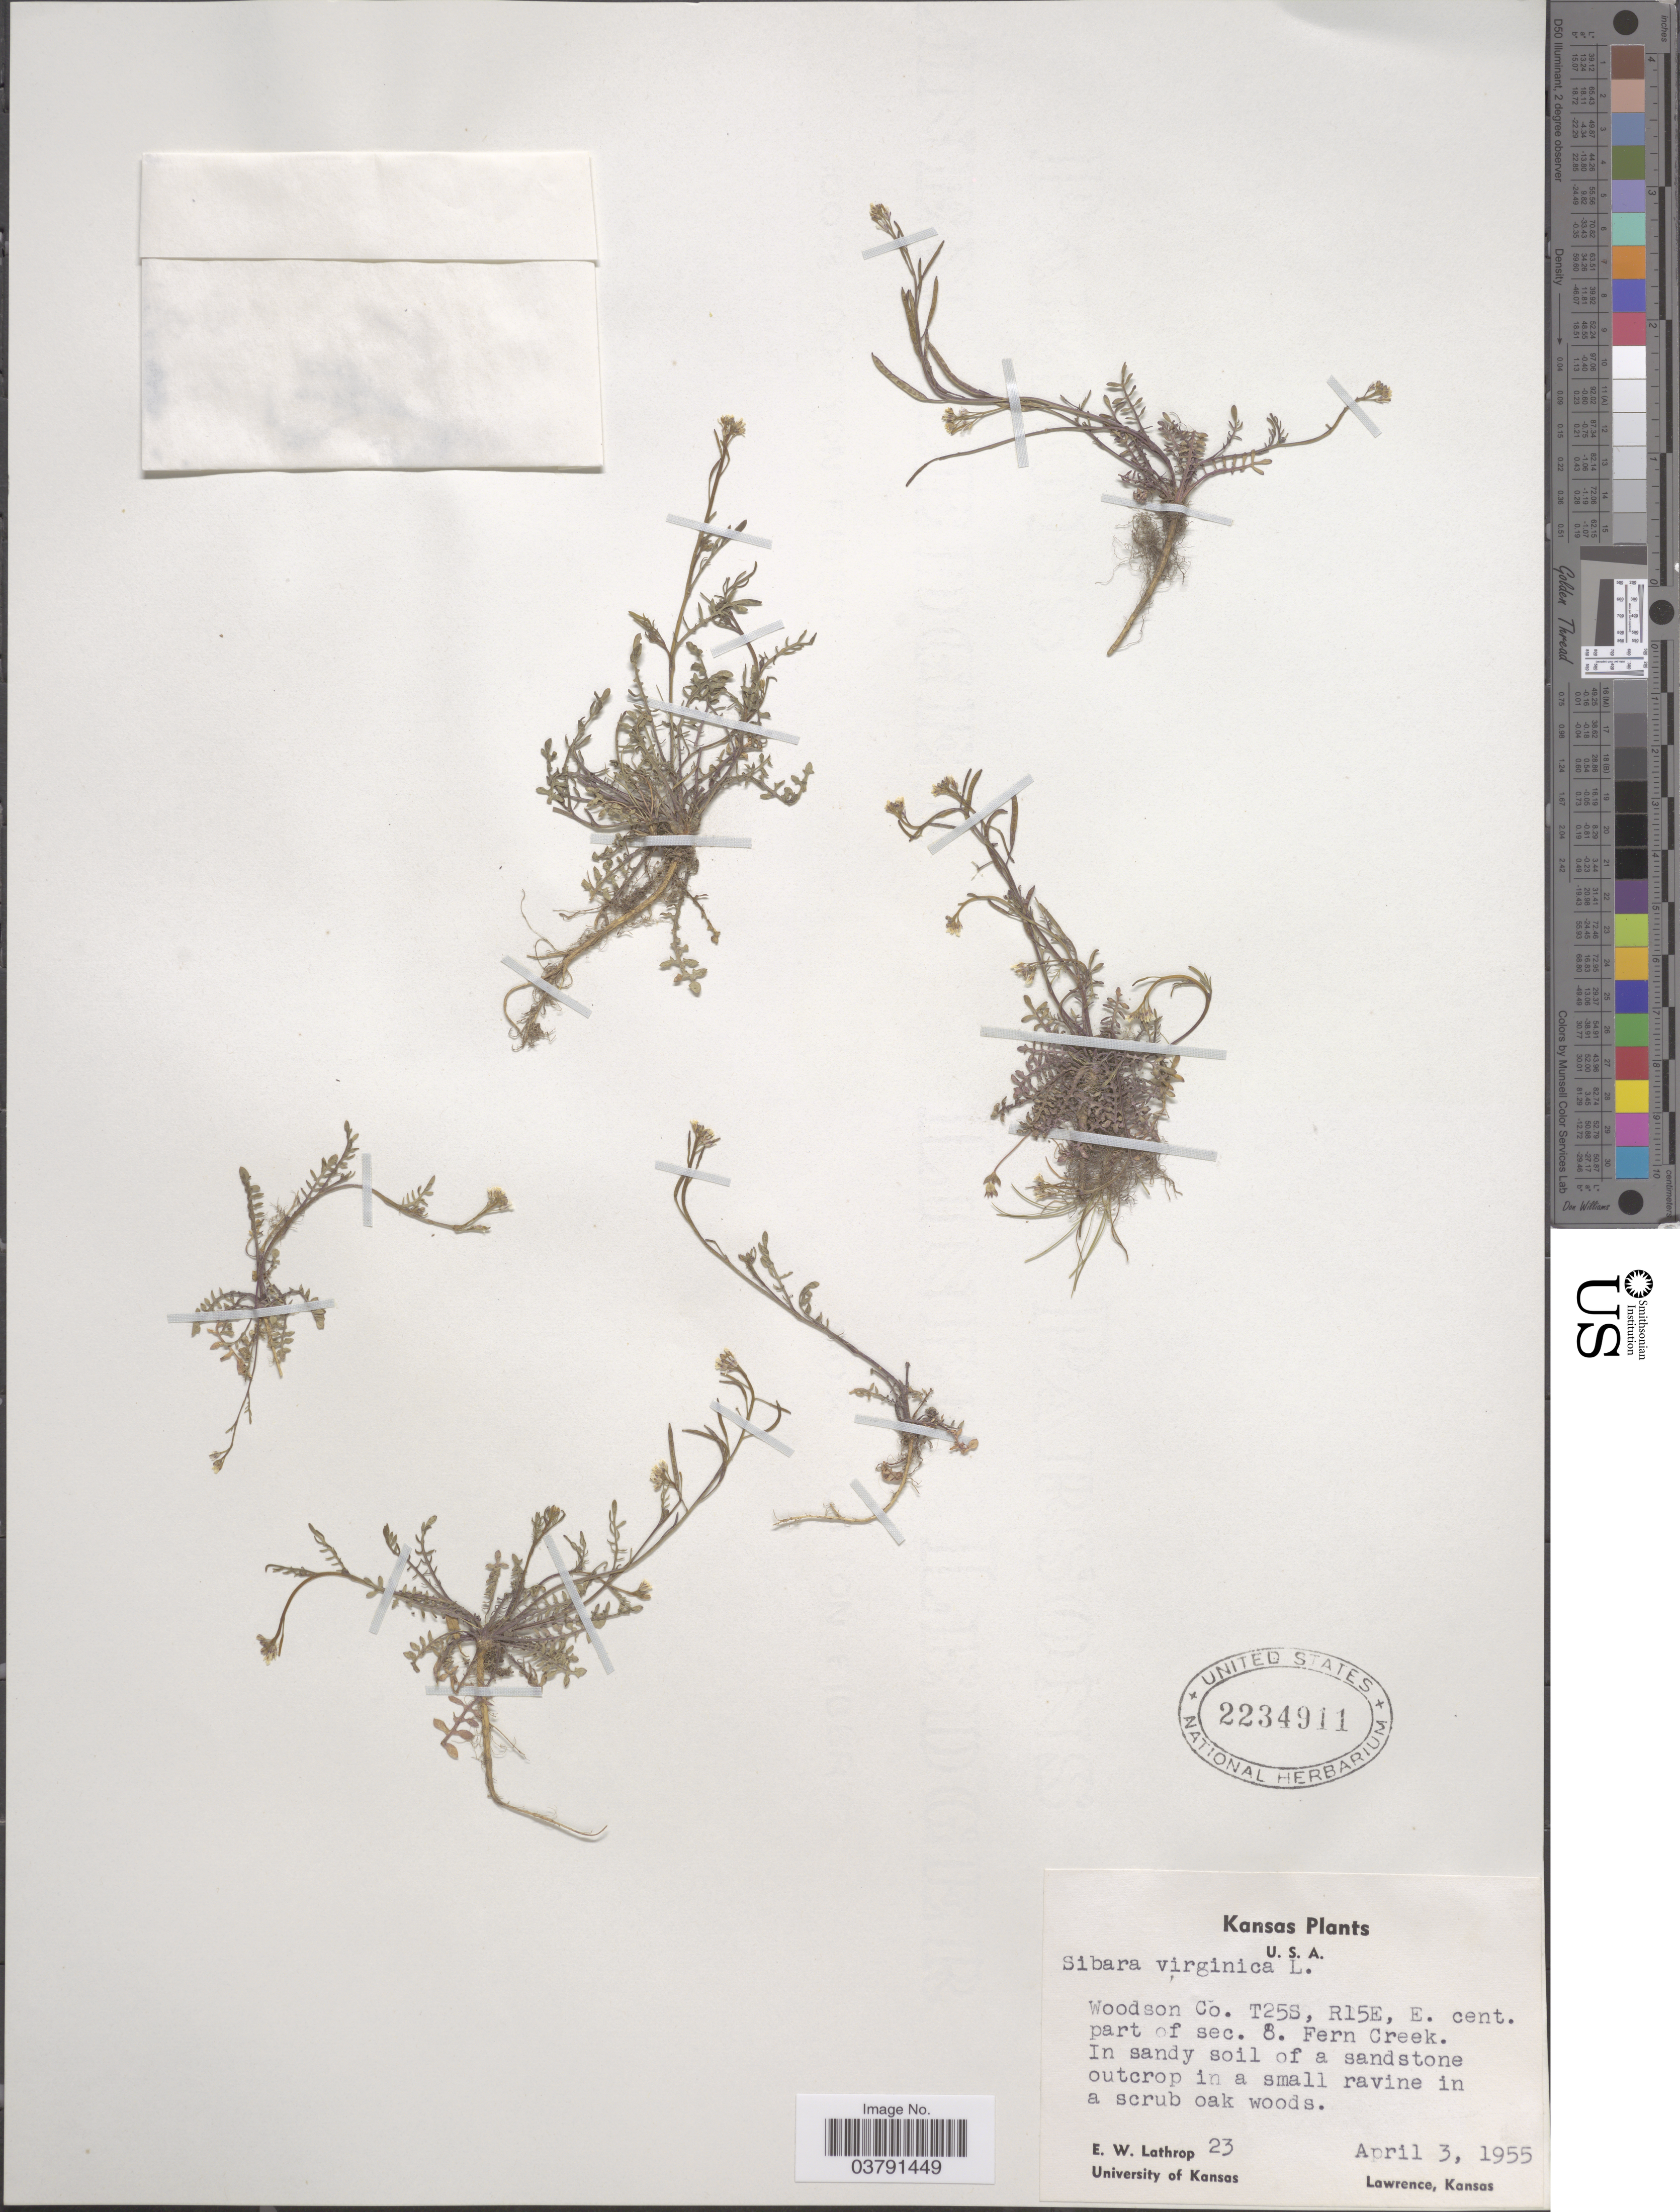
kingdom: Plantae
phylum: Tracheophyta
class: Magnoliopsida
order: Brassicales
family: Brassicaceae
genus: Planodes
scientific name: Planodes virginicum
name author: (L.) Greene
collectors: E. W. Lathrop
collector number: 23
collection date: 1955-04-03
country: United States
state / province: Kansas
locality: Woodson Co. T25S, R15E, E. cent. part of sec. 8. Fern Creek.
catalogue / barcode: US 2234911